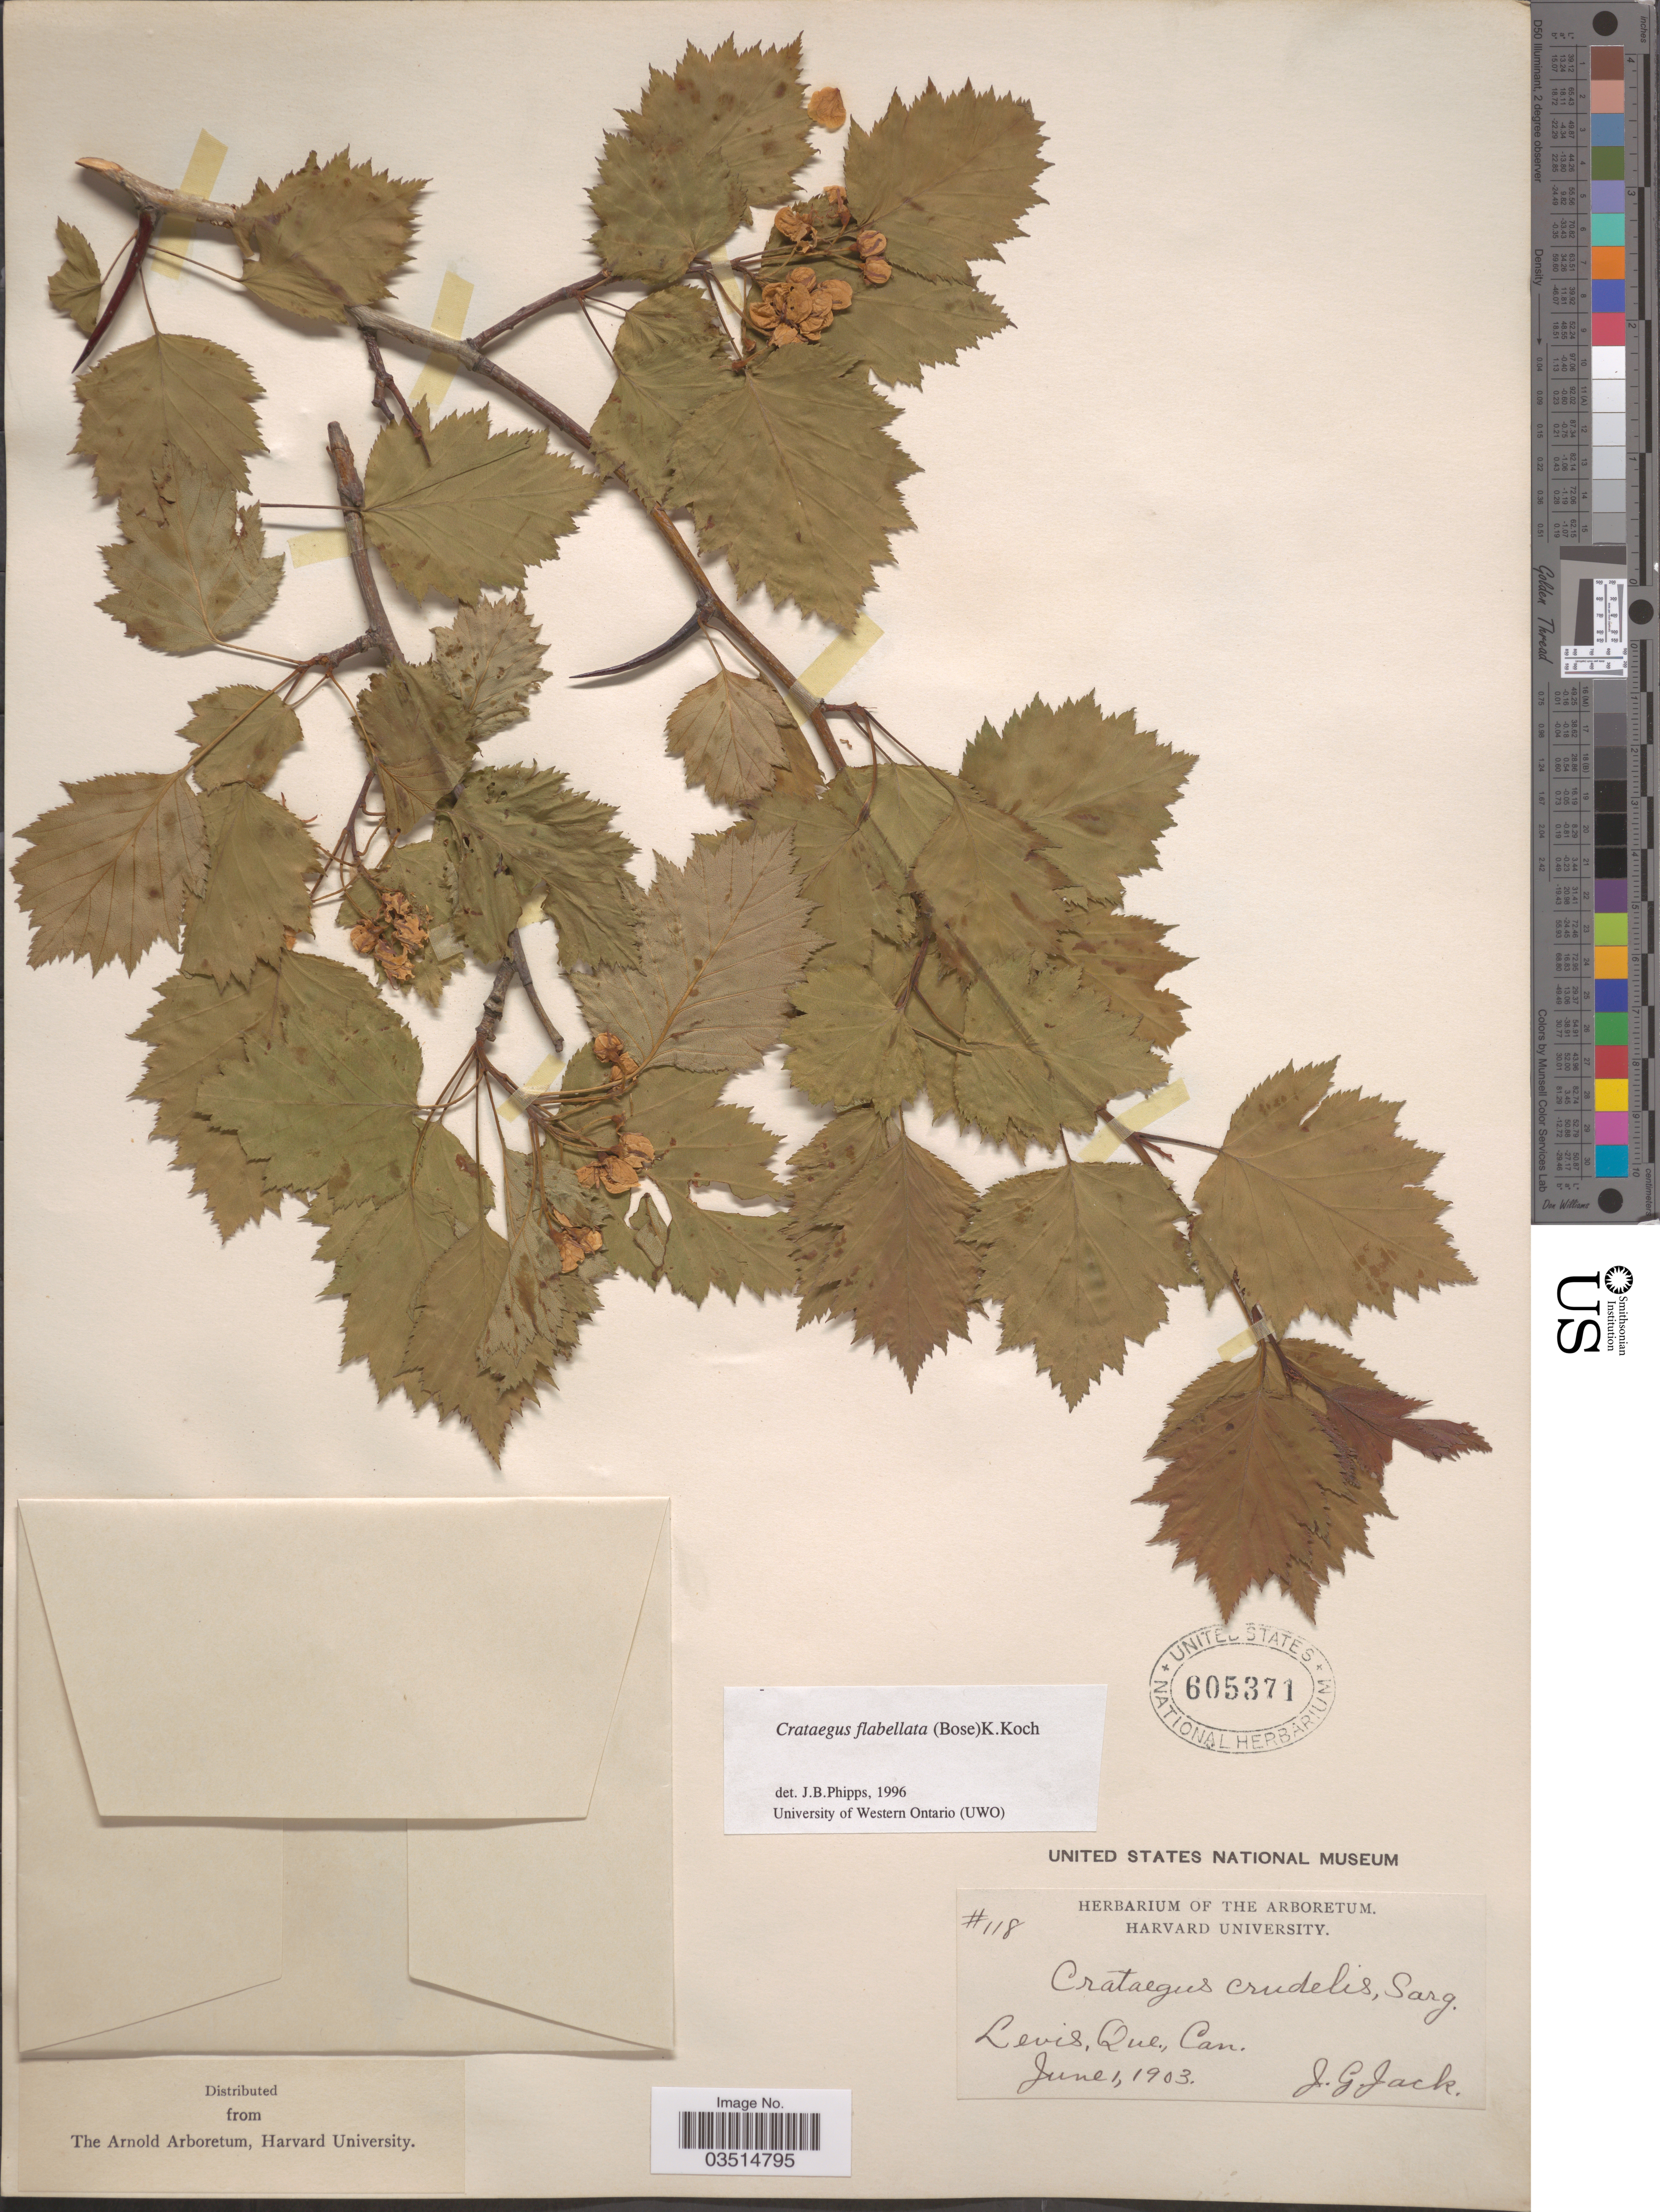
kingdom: Plantae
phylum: Tracheophyta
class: Magnoliopsida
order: Rosales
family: Rosaceae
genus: Crataegus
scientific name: Crataegus flabellata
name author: (Bosc) K. Koch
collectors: J. G. Jack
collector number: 118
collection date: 1903-06-01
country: Canada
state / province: Quebec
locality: Levis.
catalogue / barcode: US 605371